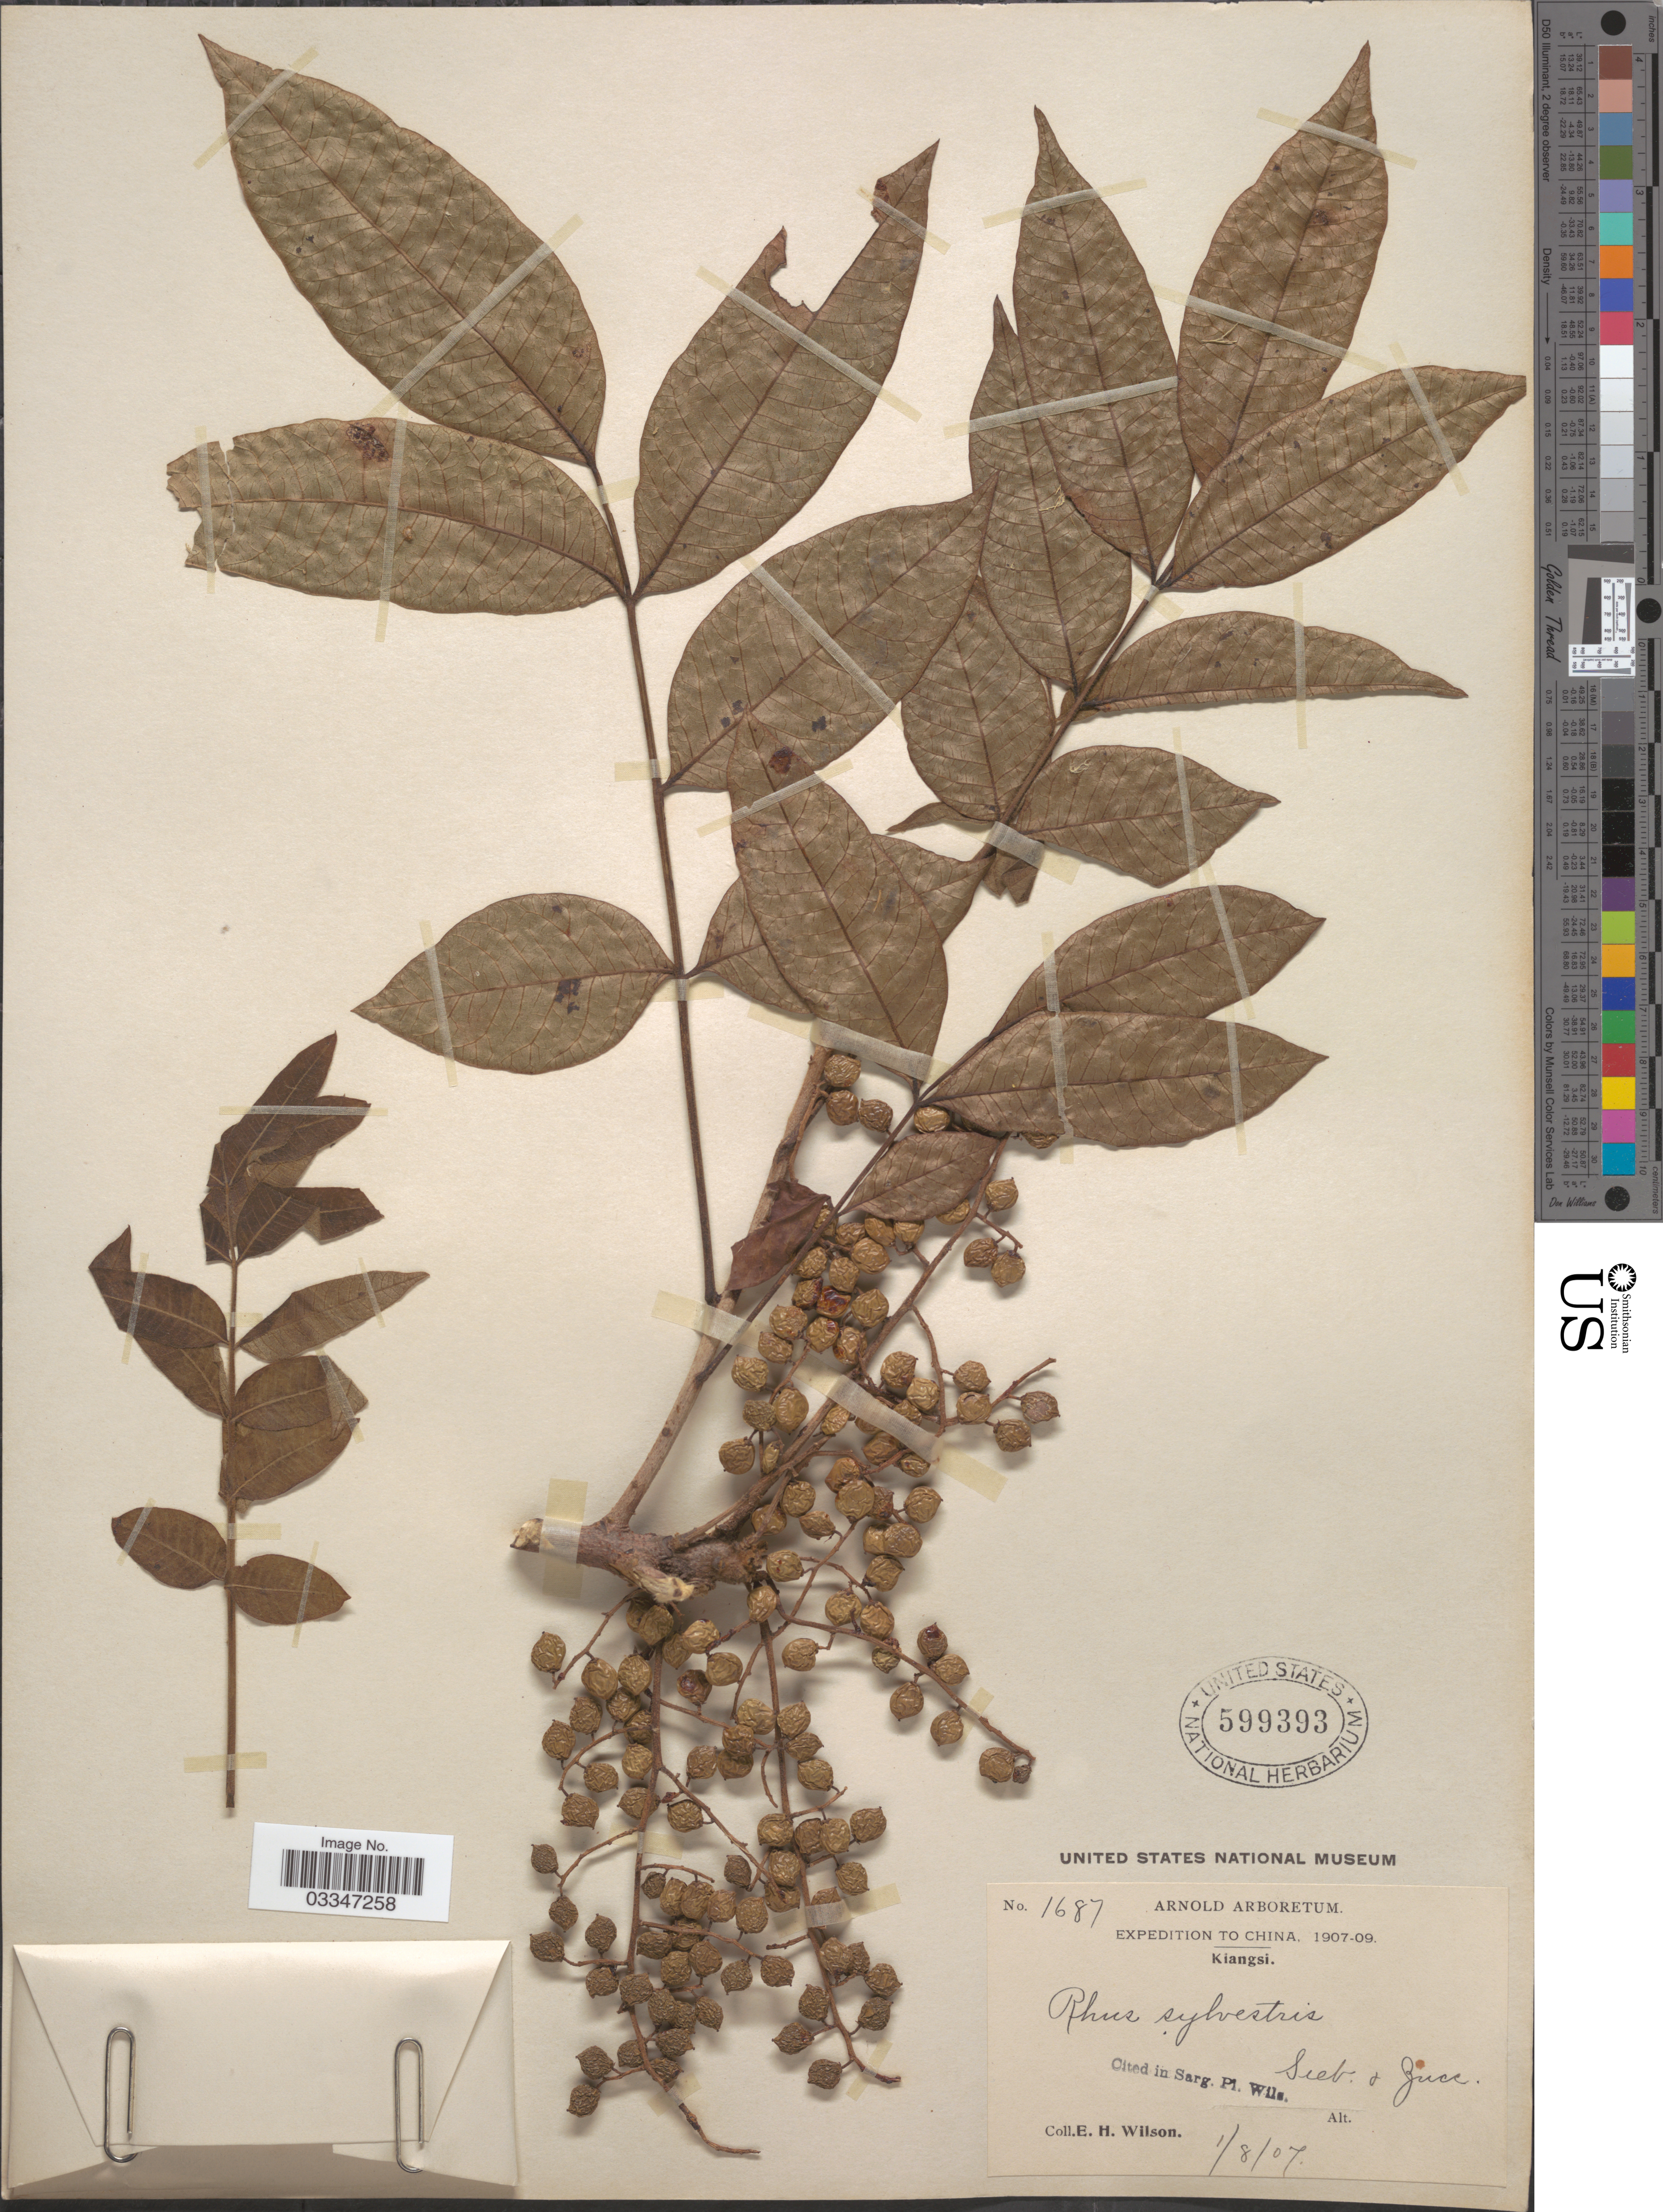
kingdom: Plantae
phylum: Tracheophyta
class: Magnoliopsida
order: Sapindales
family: Anacardiaceae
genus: Rhus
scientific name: Rhus sylvestris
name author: Siebold & Zucc.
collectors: E. Wilson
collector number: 1687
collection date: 1907-08-01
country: China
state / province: Jiangxi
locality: Kiangsi.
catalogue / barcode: US 599393